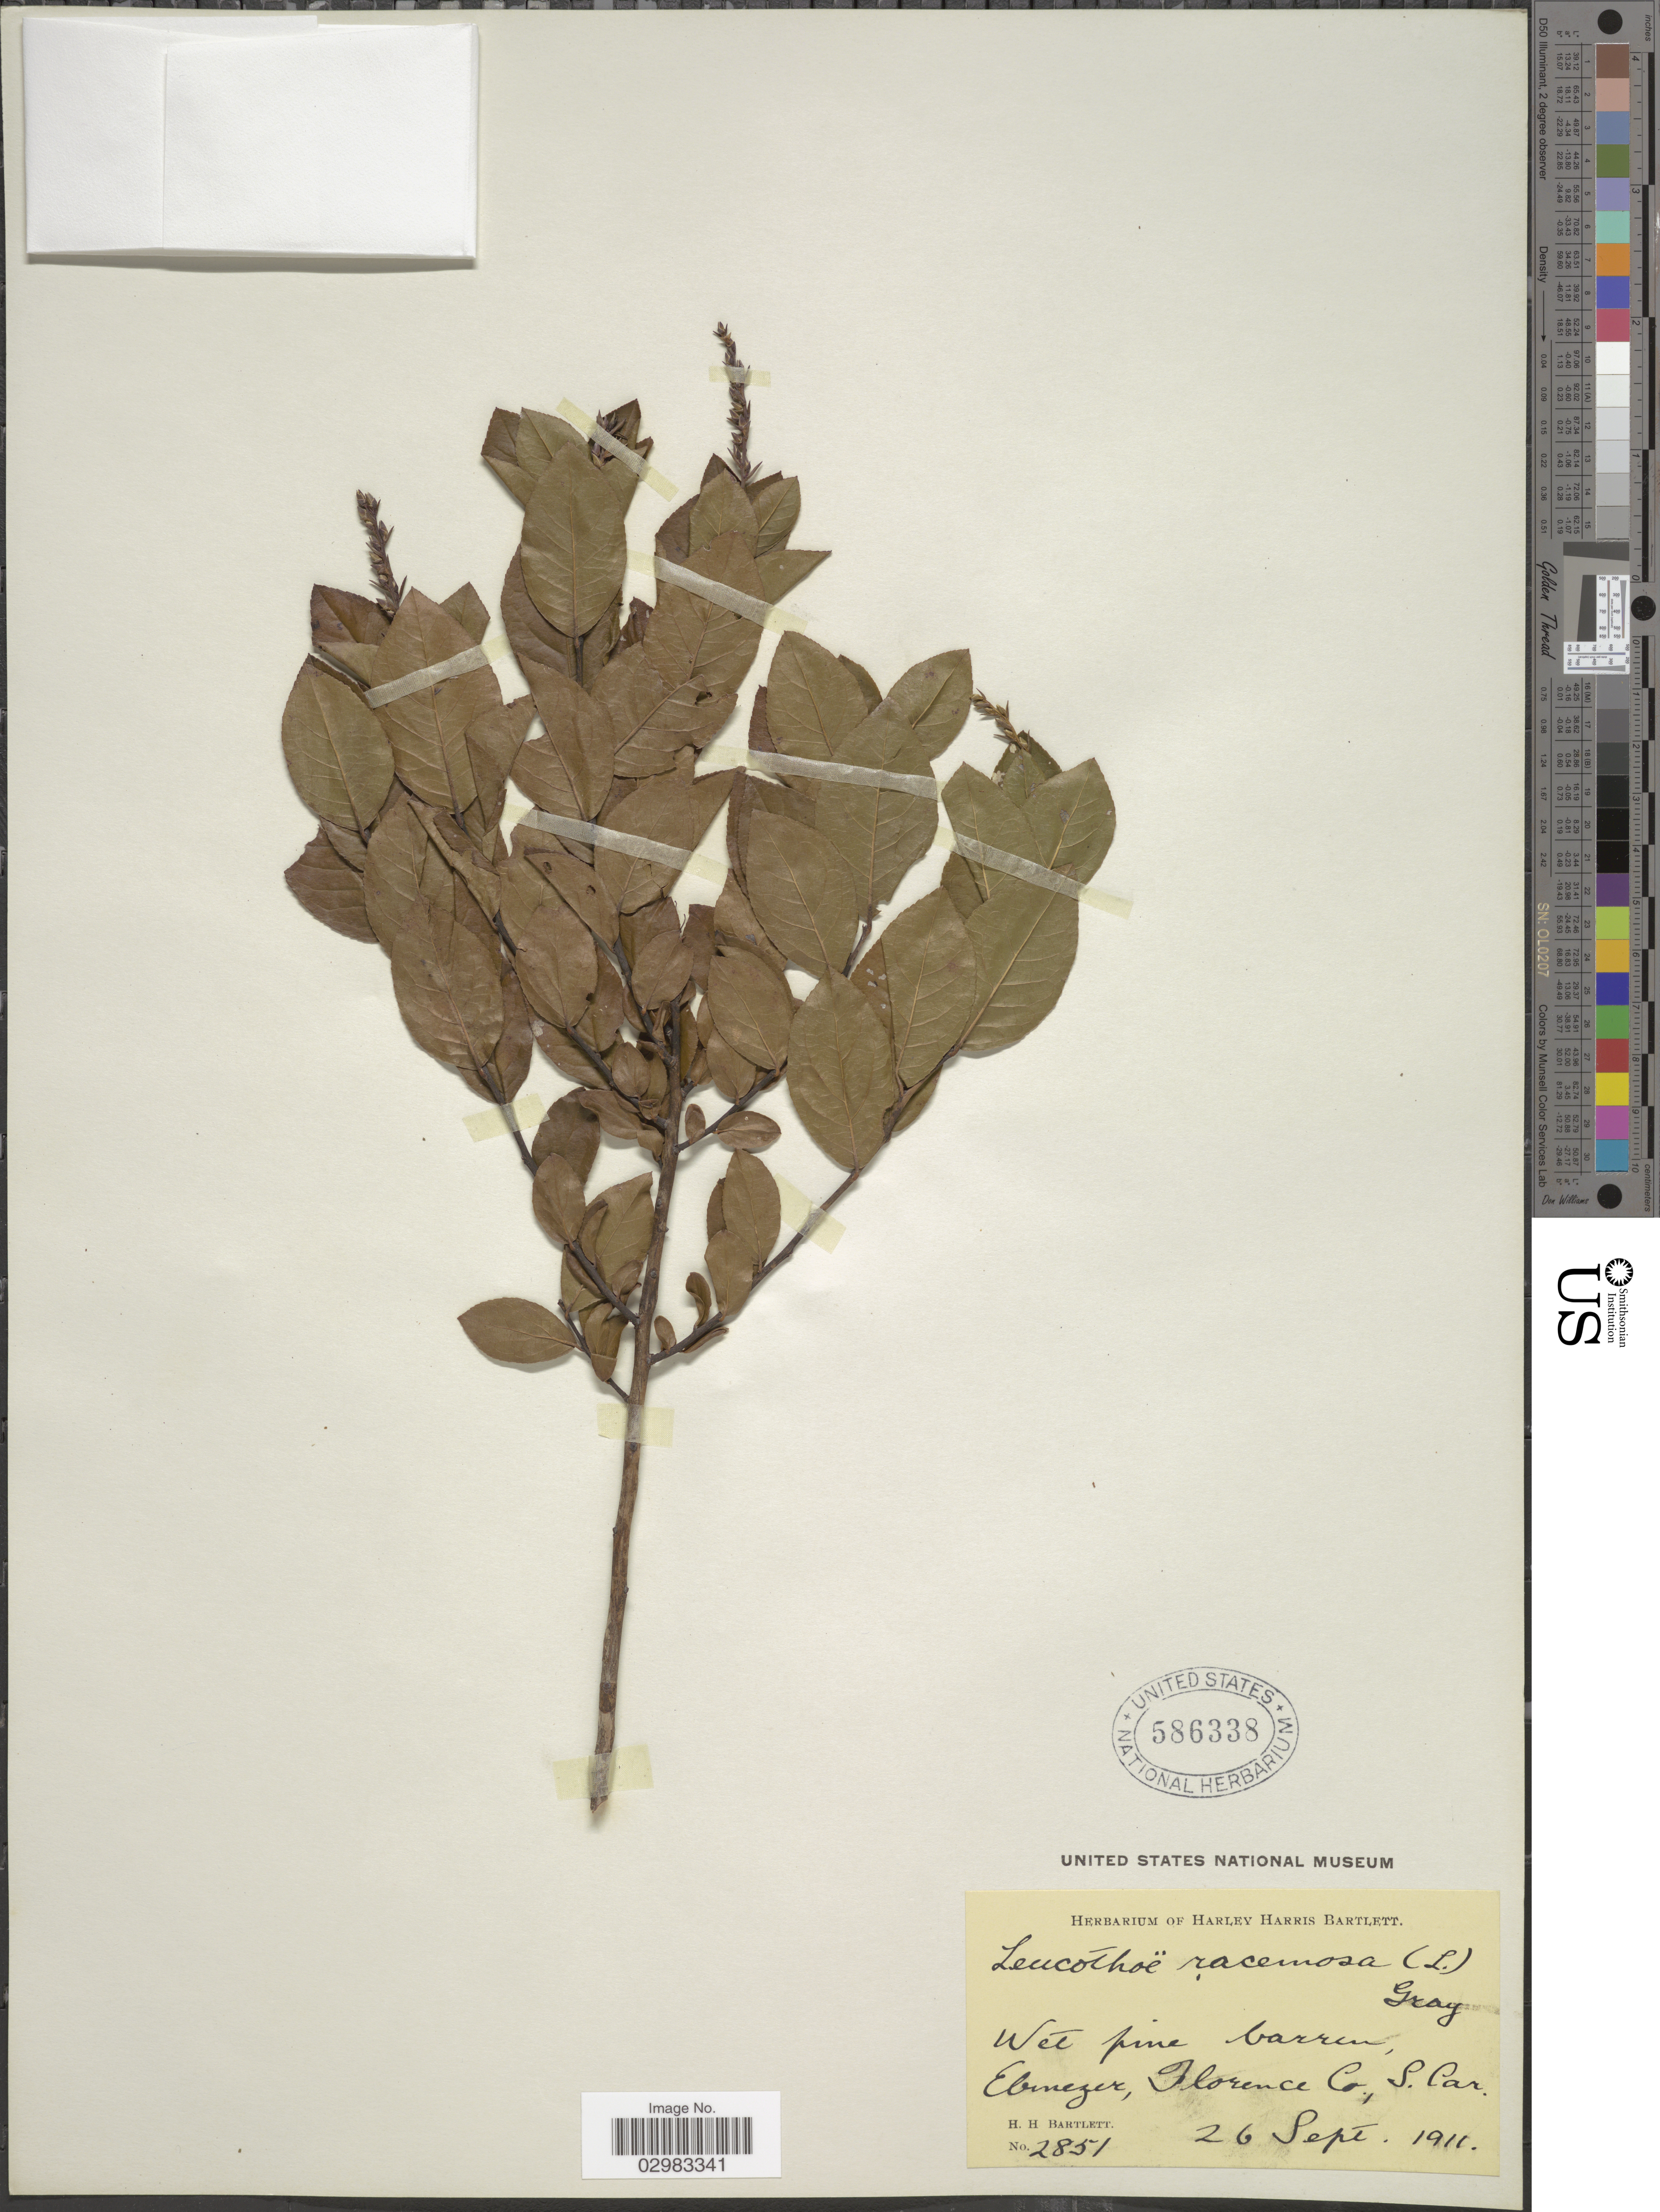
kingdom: Plantae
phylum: Tracheophyta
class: Magnoliopsida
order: Ericales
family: Ericaceae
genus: Leucothoe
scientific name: Leucothoë racemosa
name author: (L.) A. Gray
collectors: H. H. Bartlett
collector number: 2851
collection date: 1911-09-26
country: United States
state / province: South Carolina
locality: Ebenezer, Florence Co.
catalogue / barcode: US 586338